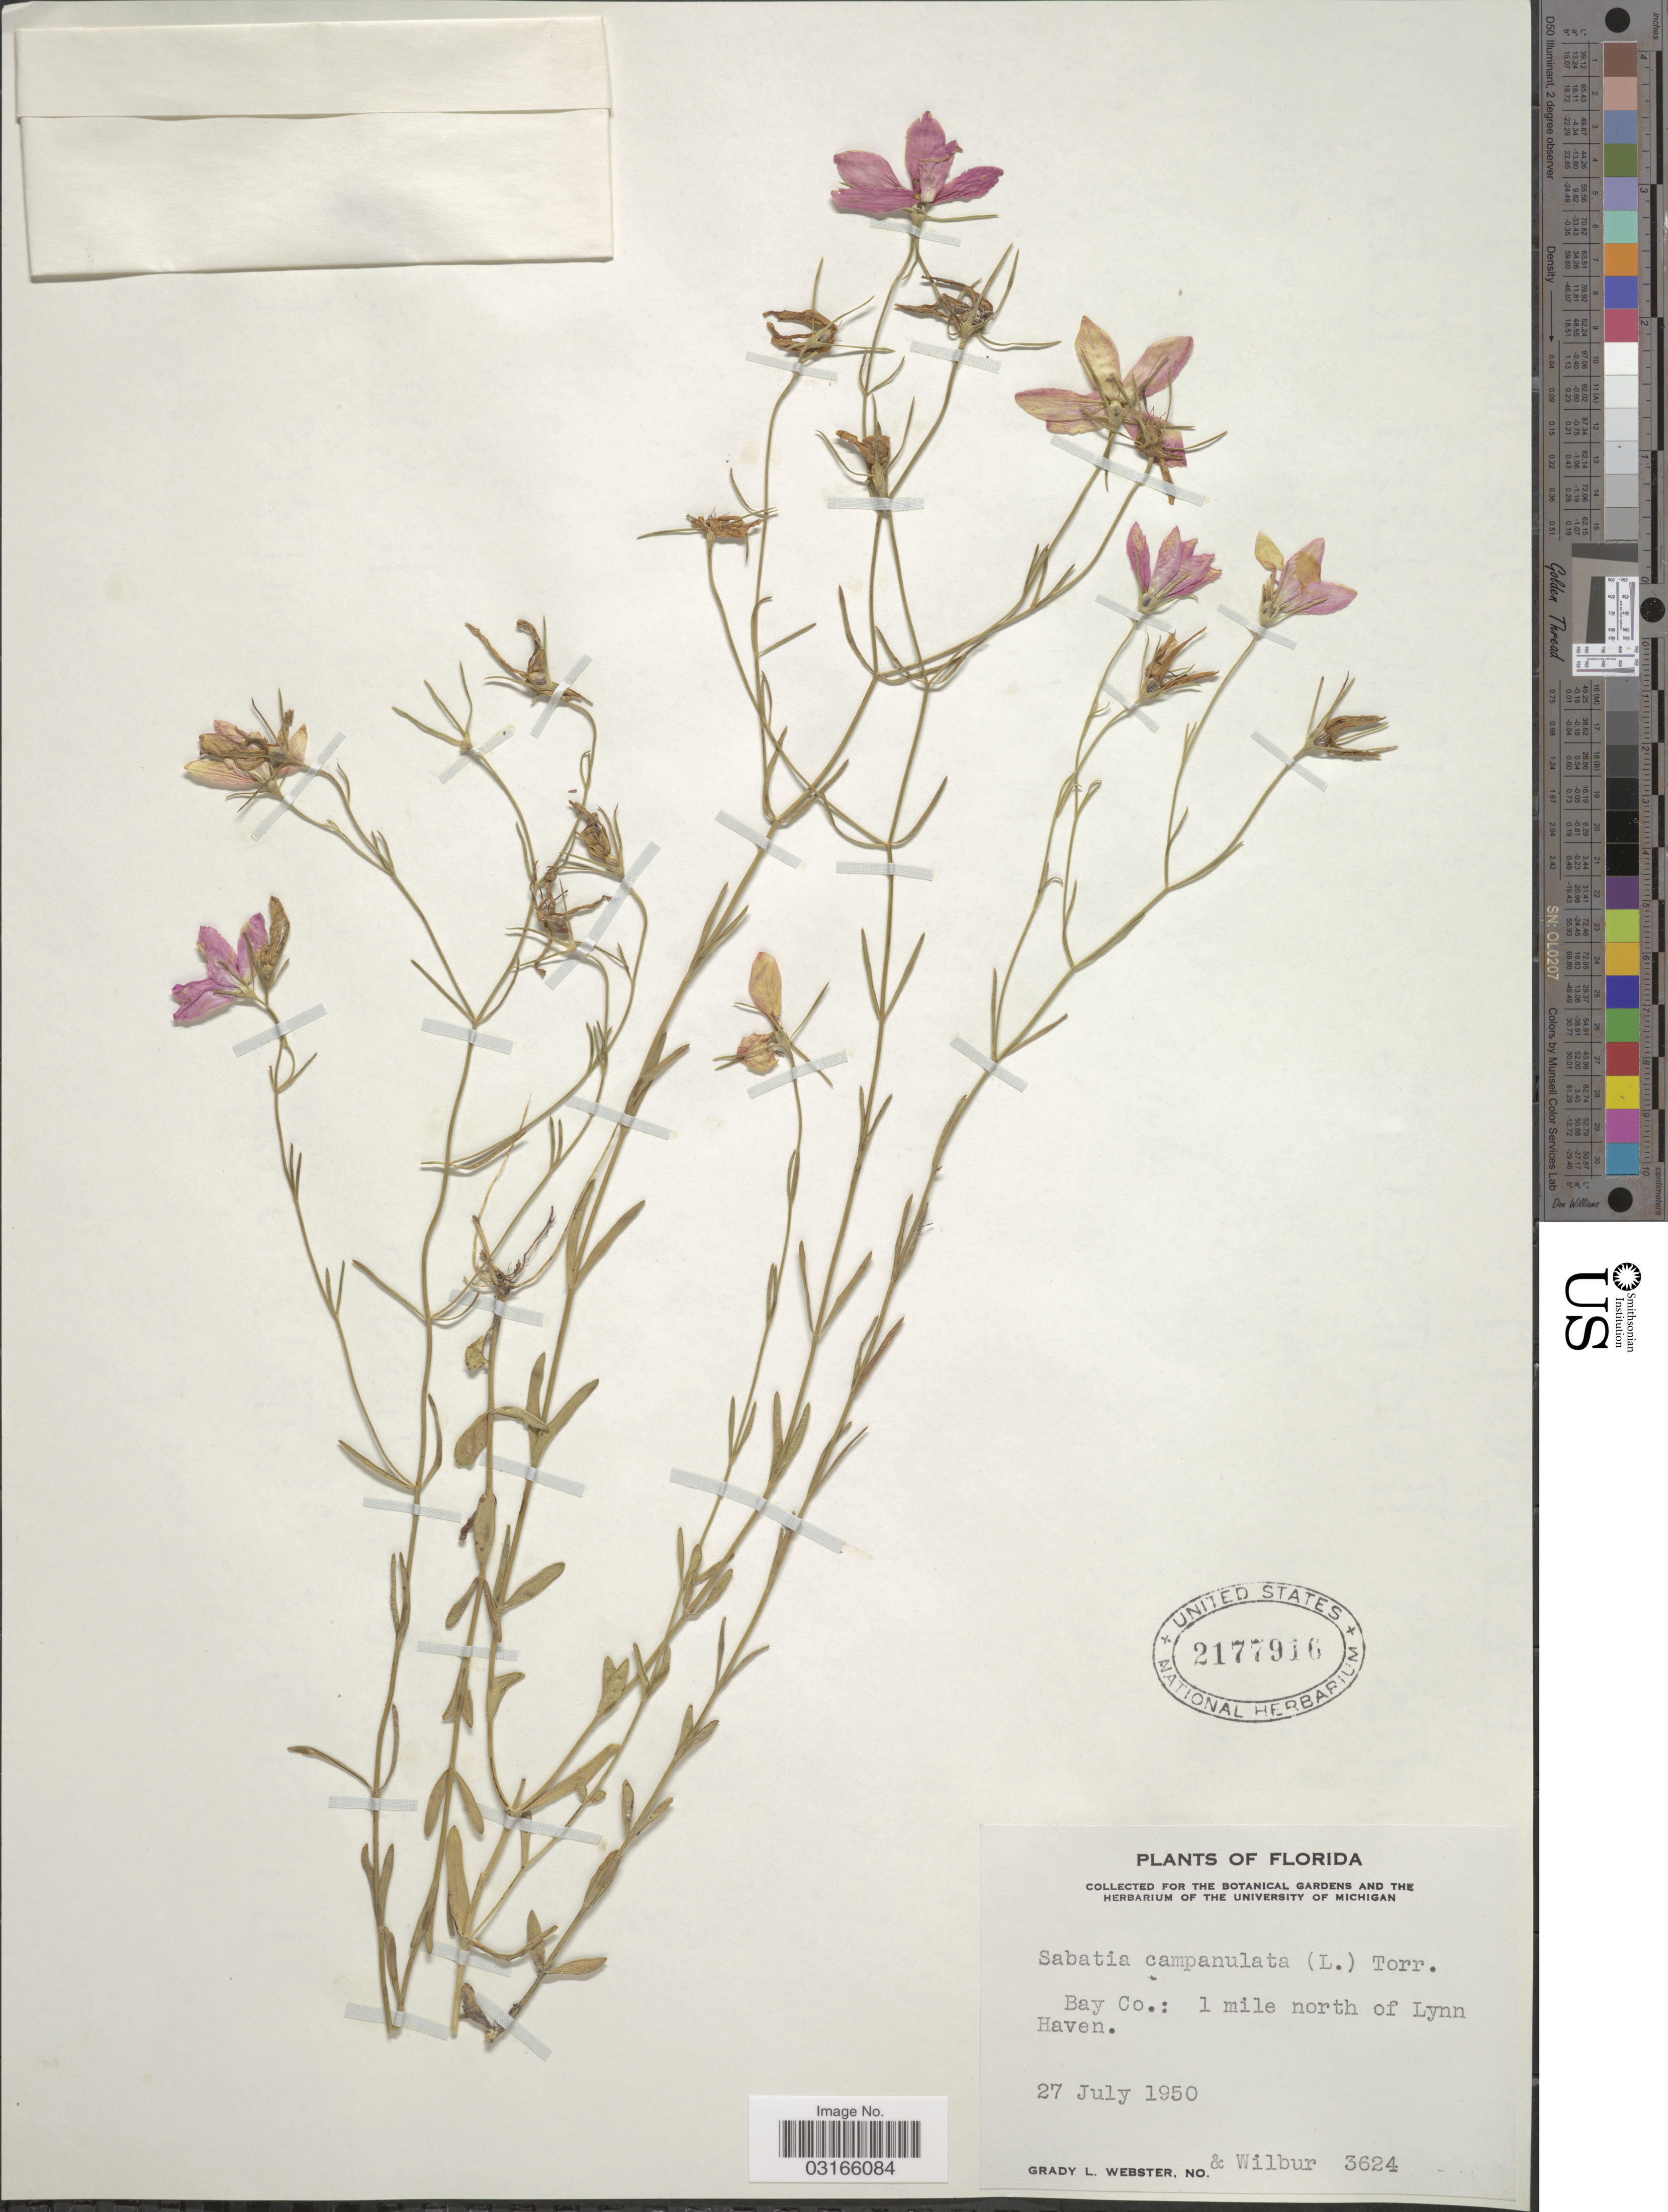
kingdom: Plantae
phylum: Tracheophyta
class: Magnoliopsida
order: Gentianales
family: Gentianaceae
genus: Sabatia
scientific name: Sabatia campanulata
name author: (L.) Torr.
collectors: G. L. Webster & Wilbur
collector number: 3624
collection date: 1950-07-27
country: United States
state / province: Florida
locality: Bay Co.: 1 mile north of Lynn Haven.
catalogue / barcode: US 2177916